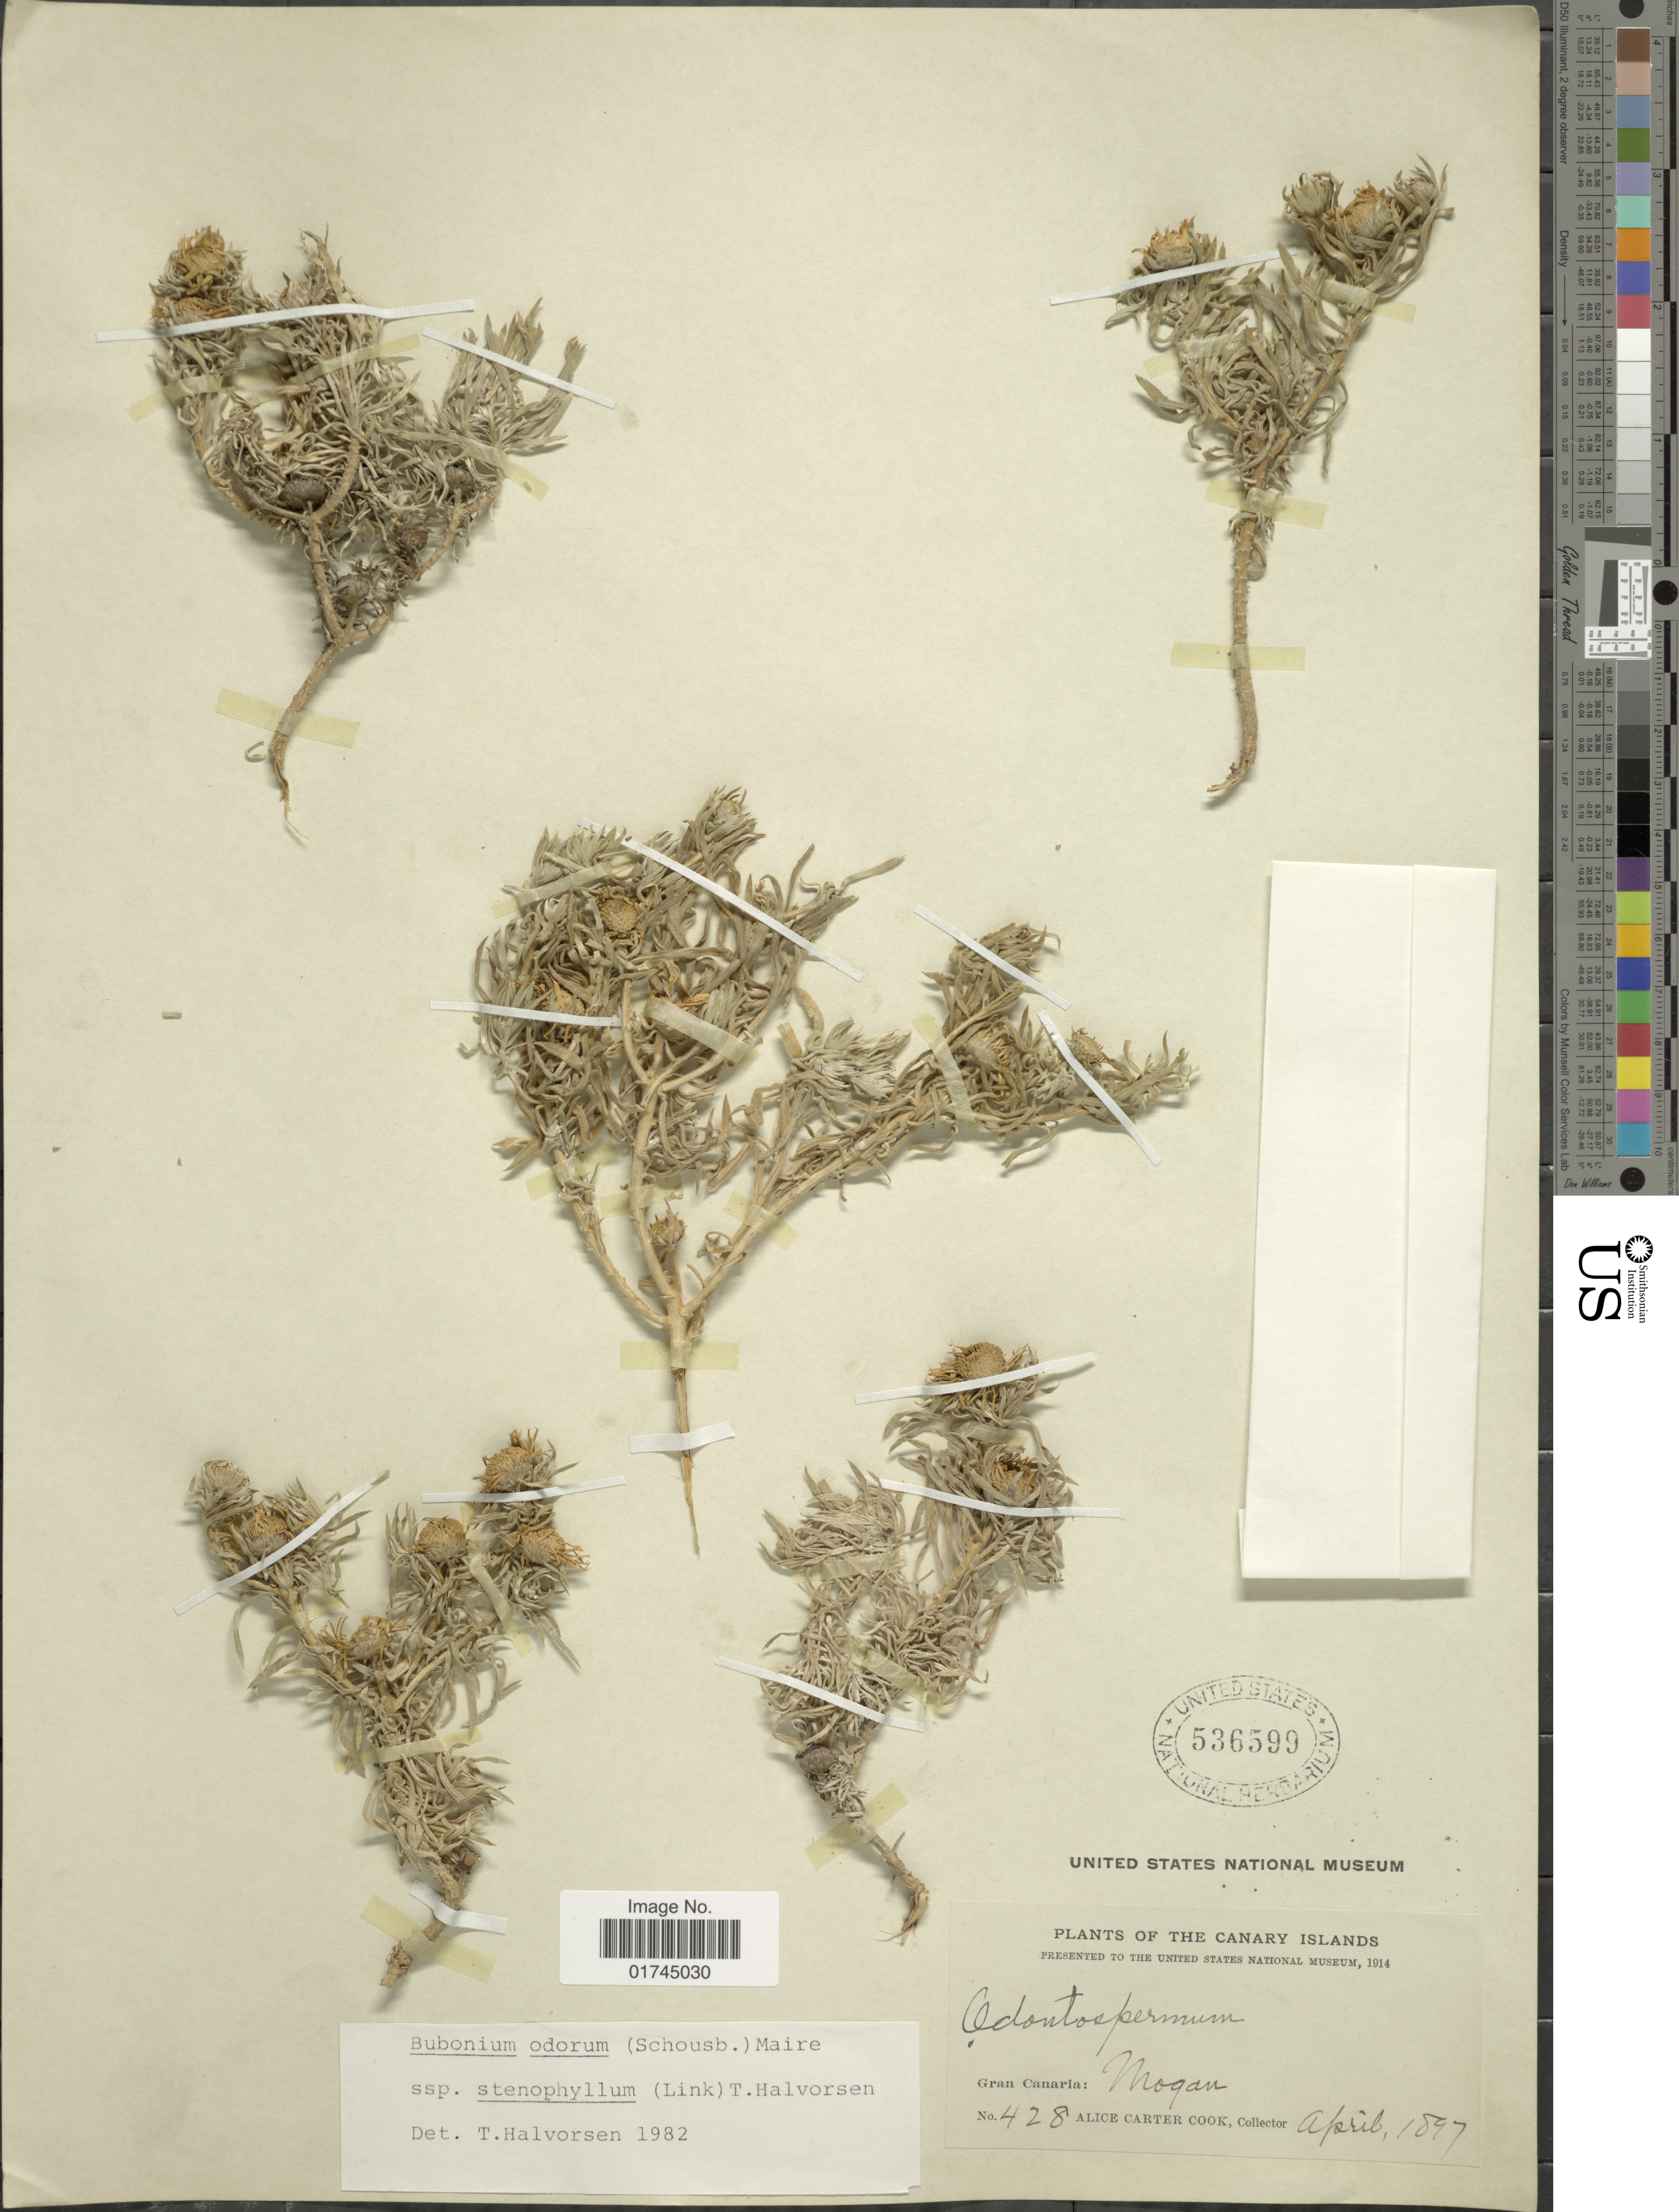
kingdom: Plantae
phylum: Tracheophyta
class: Magnoliopsida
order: Asterales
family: Asteraceae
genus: Nauplius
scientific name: Nauplius odorum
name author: Sch. Bip.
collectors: Alice C. Cook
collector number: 428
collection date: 1897-04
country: Spain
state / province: Canarias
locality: The Canary Islands, Gran Canaria: Mogan.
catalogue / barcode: US 536599